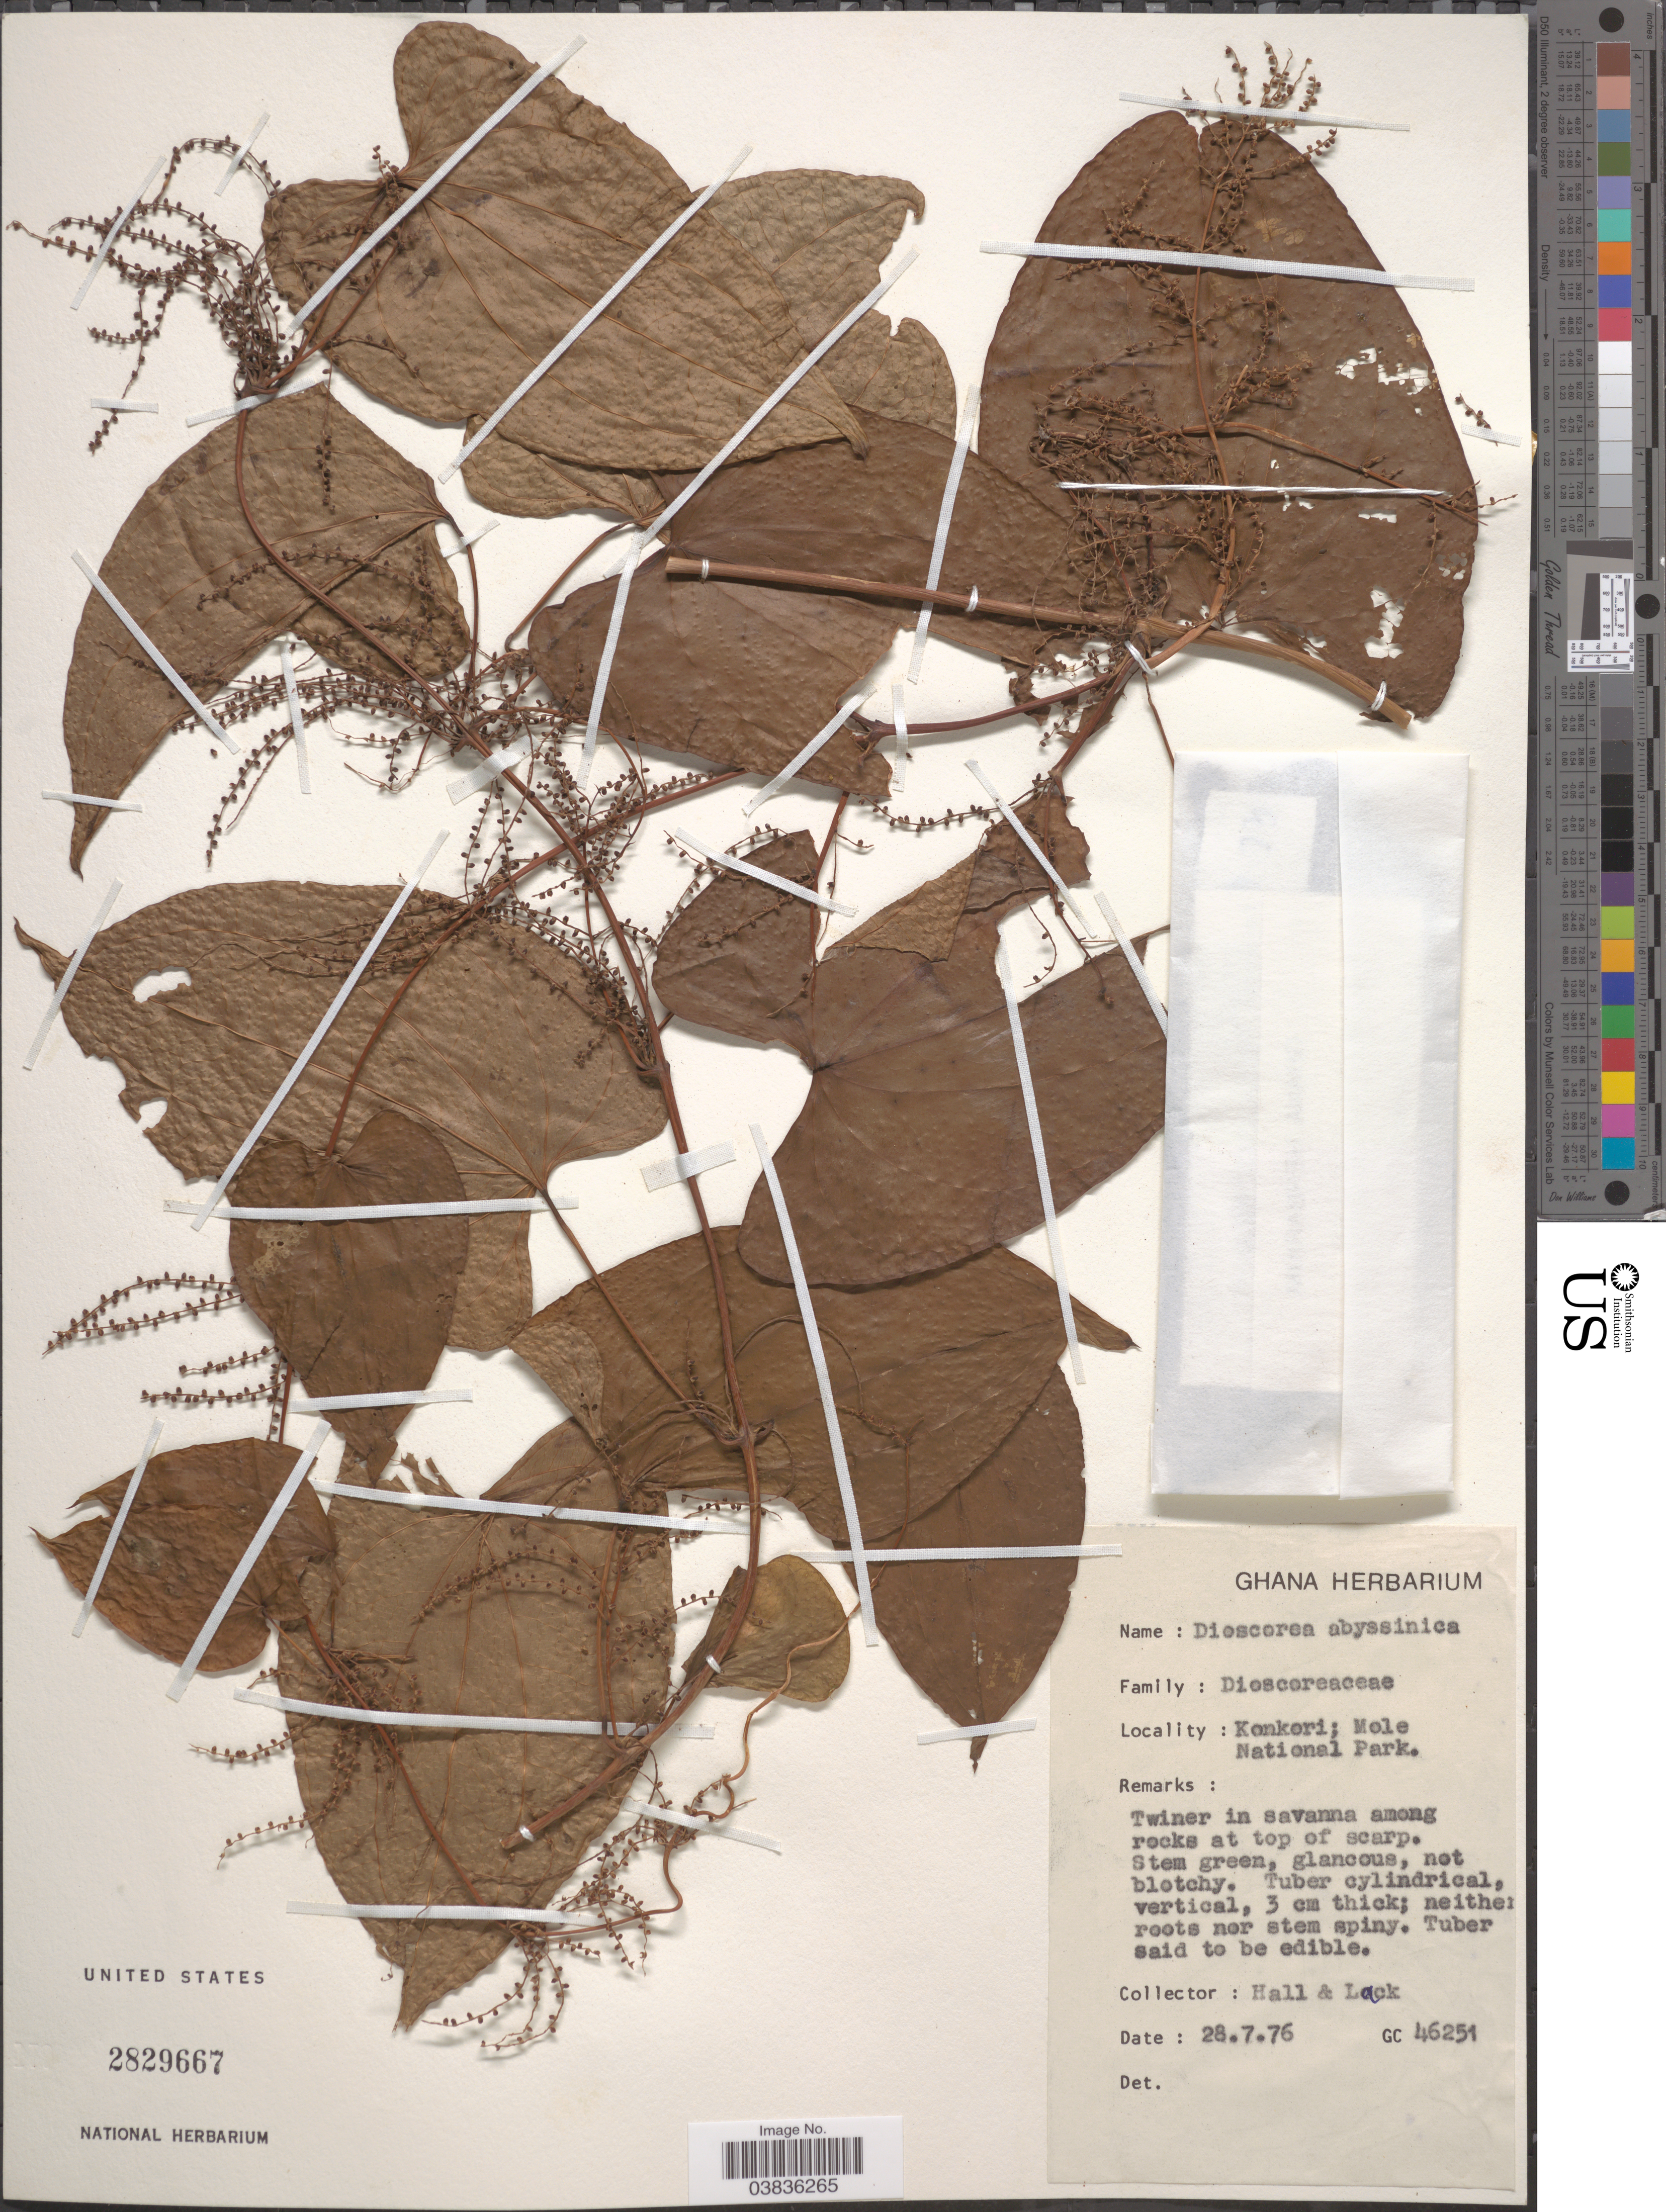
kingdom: Plantae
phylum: Tracheophyta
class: Liliopsida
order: Dioscoreales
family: Dioscoreaceae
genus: Dioscorea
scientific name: Dioscorea abyssinica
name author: Hochst. ex Kunth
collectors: -- Hall & Lack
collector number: GC46251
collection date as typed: Transcribed d/m/y: 28/7/76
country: Ghana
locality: Konkeri; Mole National Park.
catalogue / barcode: US 2829667